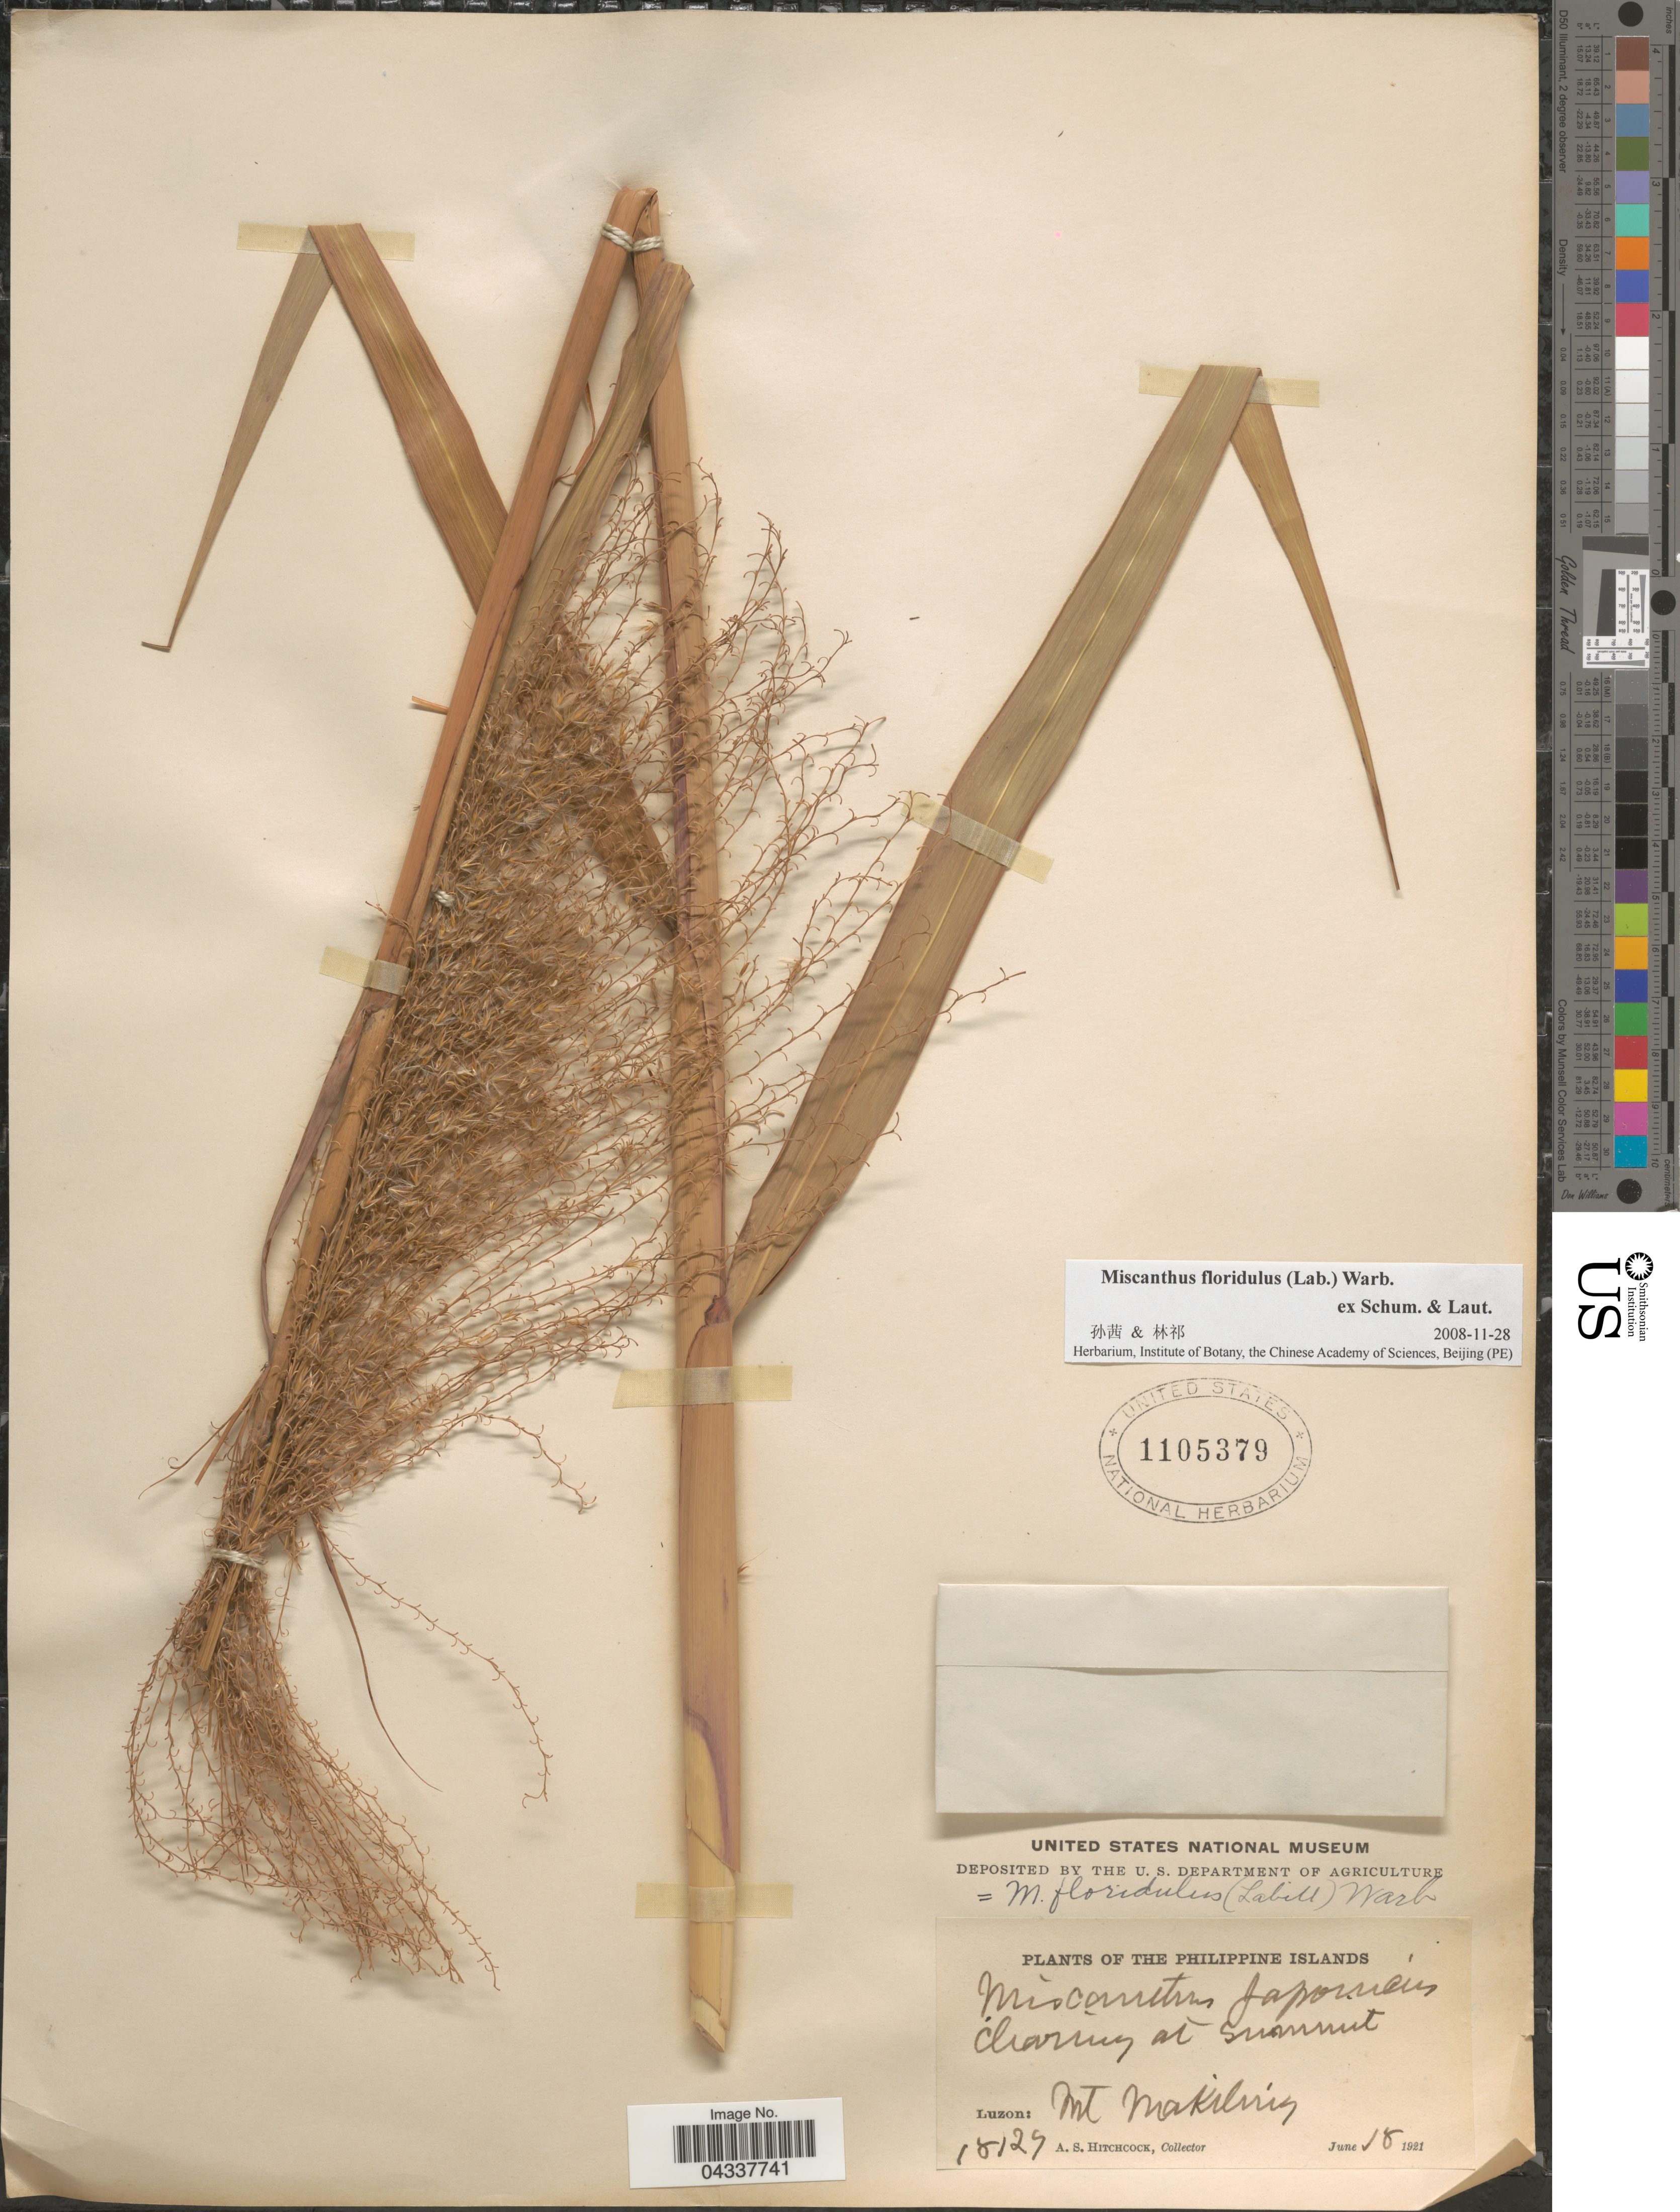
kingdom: Plantae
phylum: Tracheophyta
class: Liliopsida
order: Poales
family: Poaceae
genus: Miscanthus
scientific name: Miscanthus floridulus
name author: (Labill.) Warb.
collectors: A. S. Hitchcock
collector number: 18129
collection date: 1921-06-18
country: Philippines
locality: Philippine Islands. Luzon: Mt Makeling.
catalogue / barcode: US 1105379